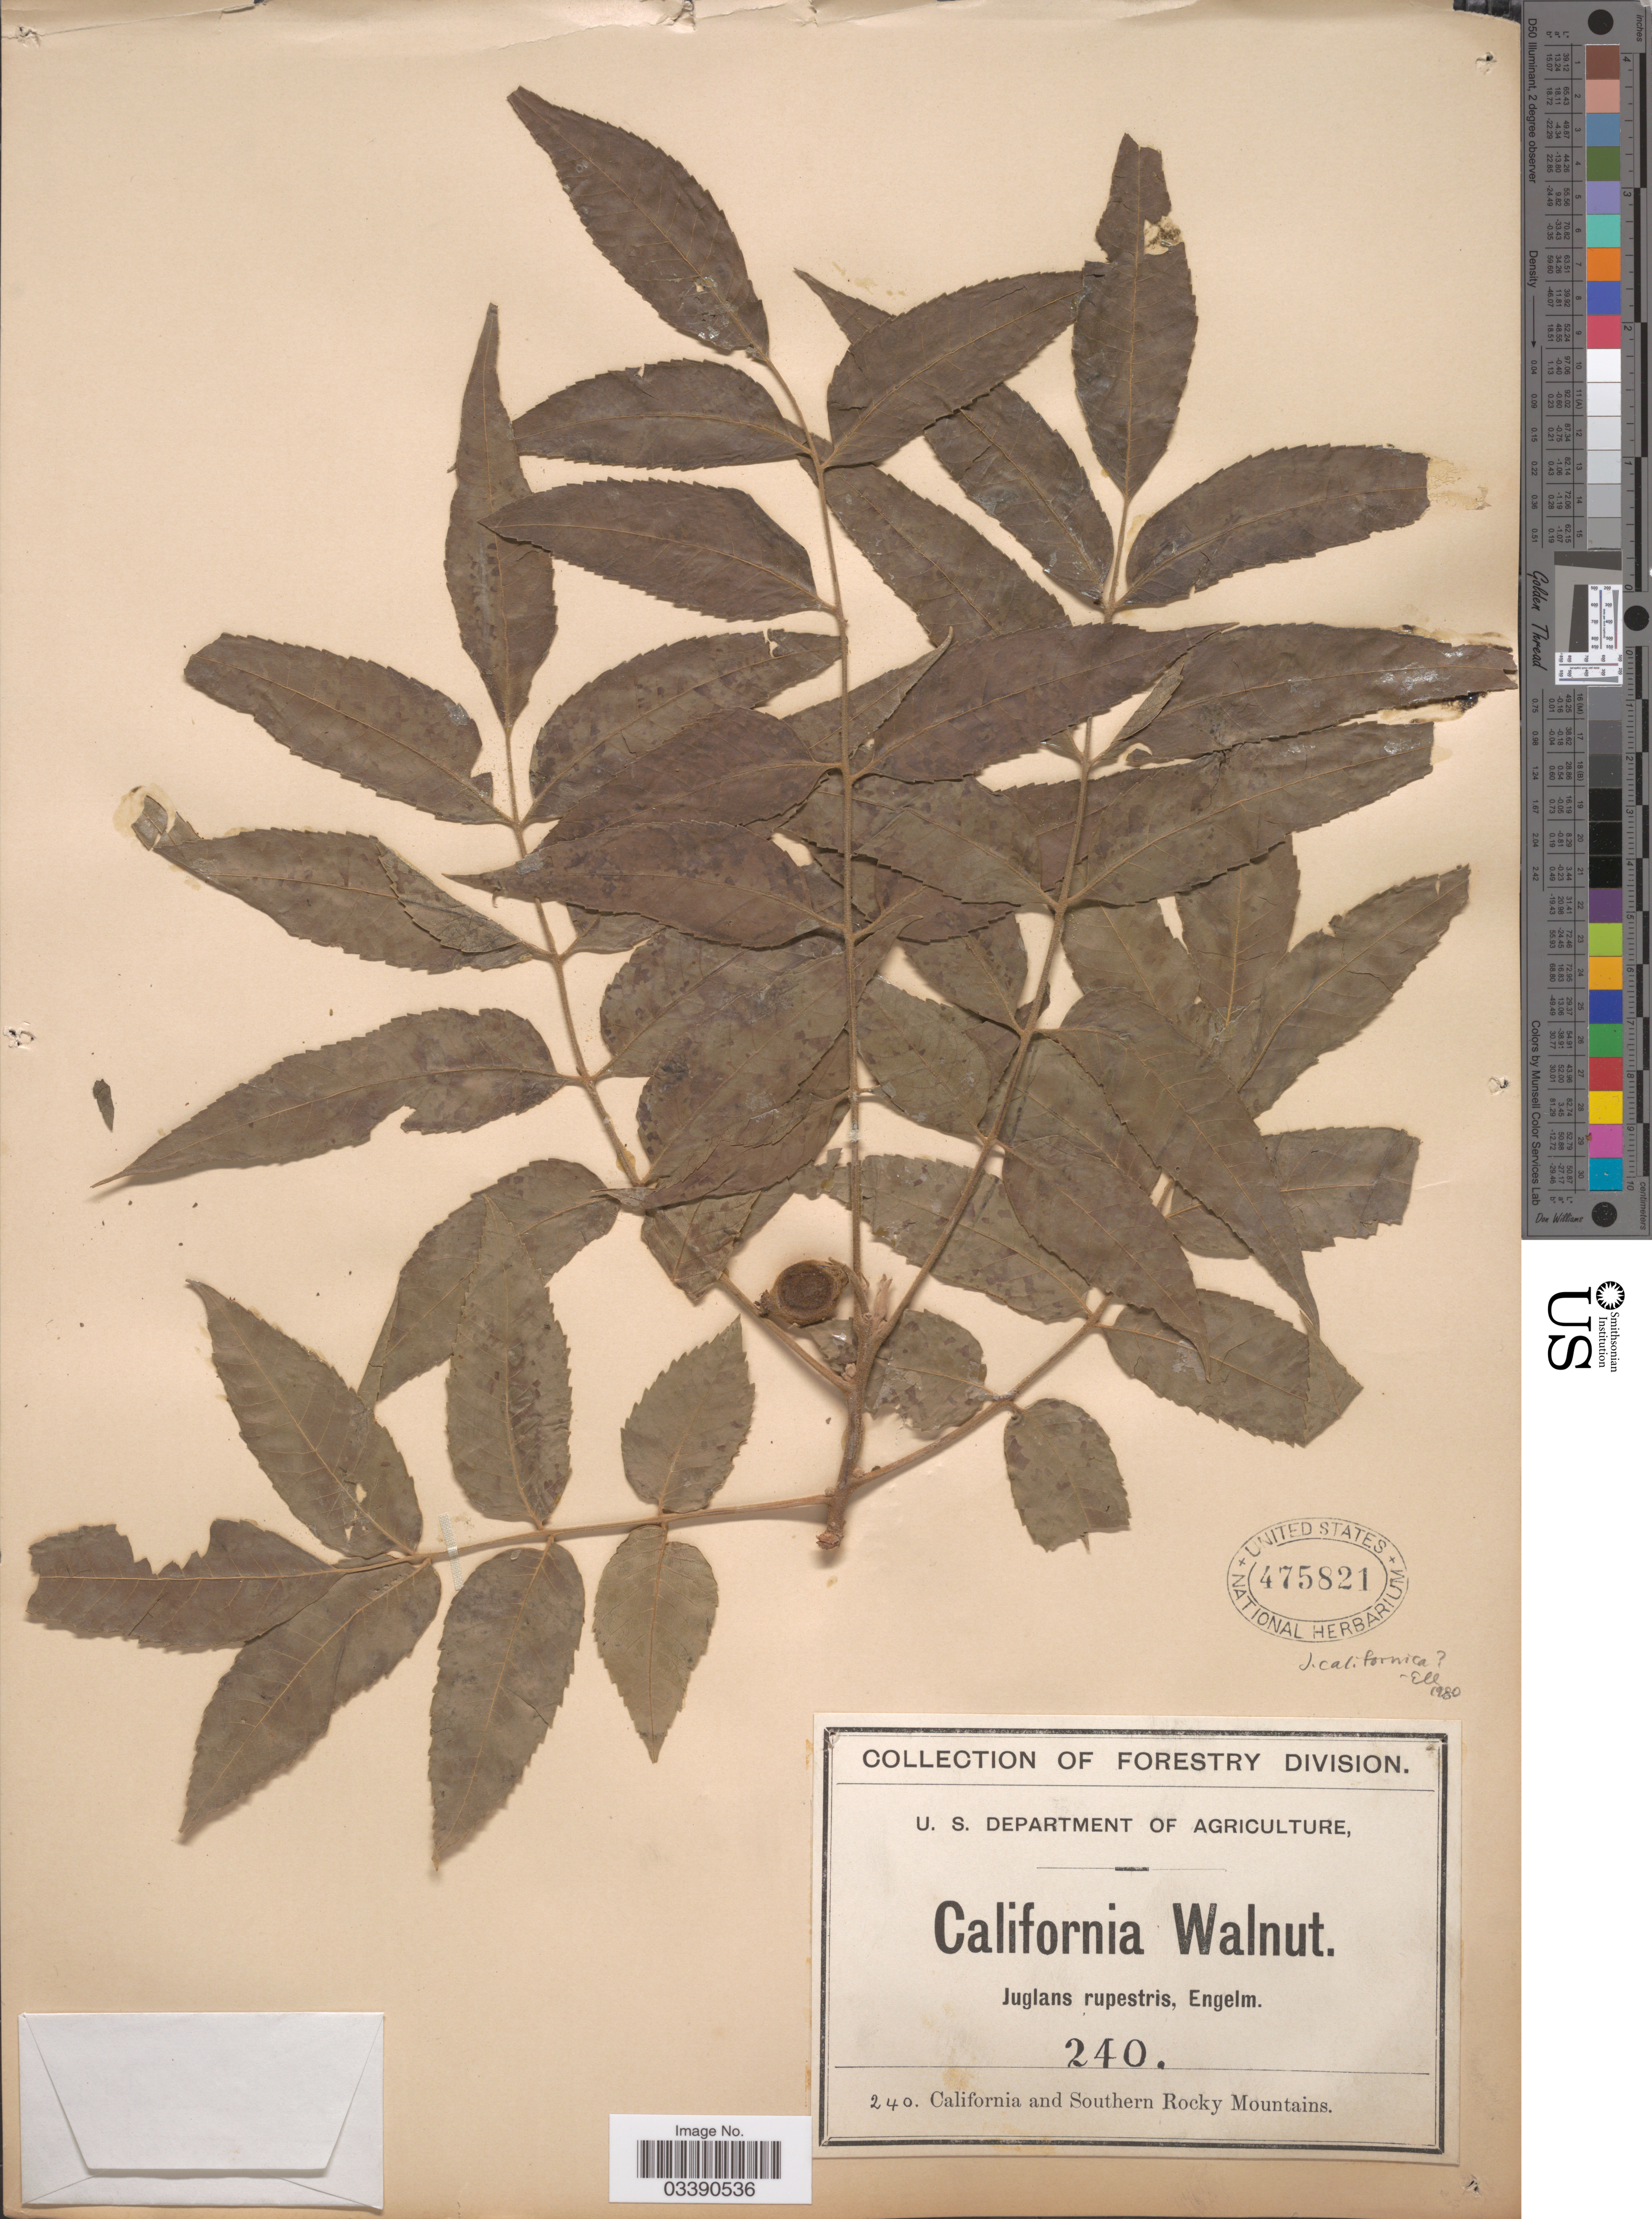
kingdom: Plantae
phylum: Tracheophyta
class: Magnoliopsida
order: Fagales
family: Juglandaceae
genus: Juglans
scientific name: Juglans californica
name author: S. Watson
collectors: U.S. Department of Agriculture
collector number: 240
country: United States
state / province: California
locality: California and Southern Rocky Mountains.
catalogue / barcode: US 475821